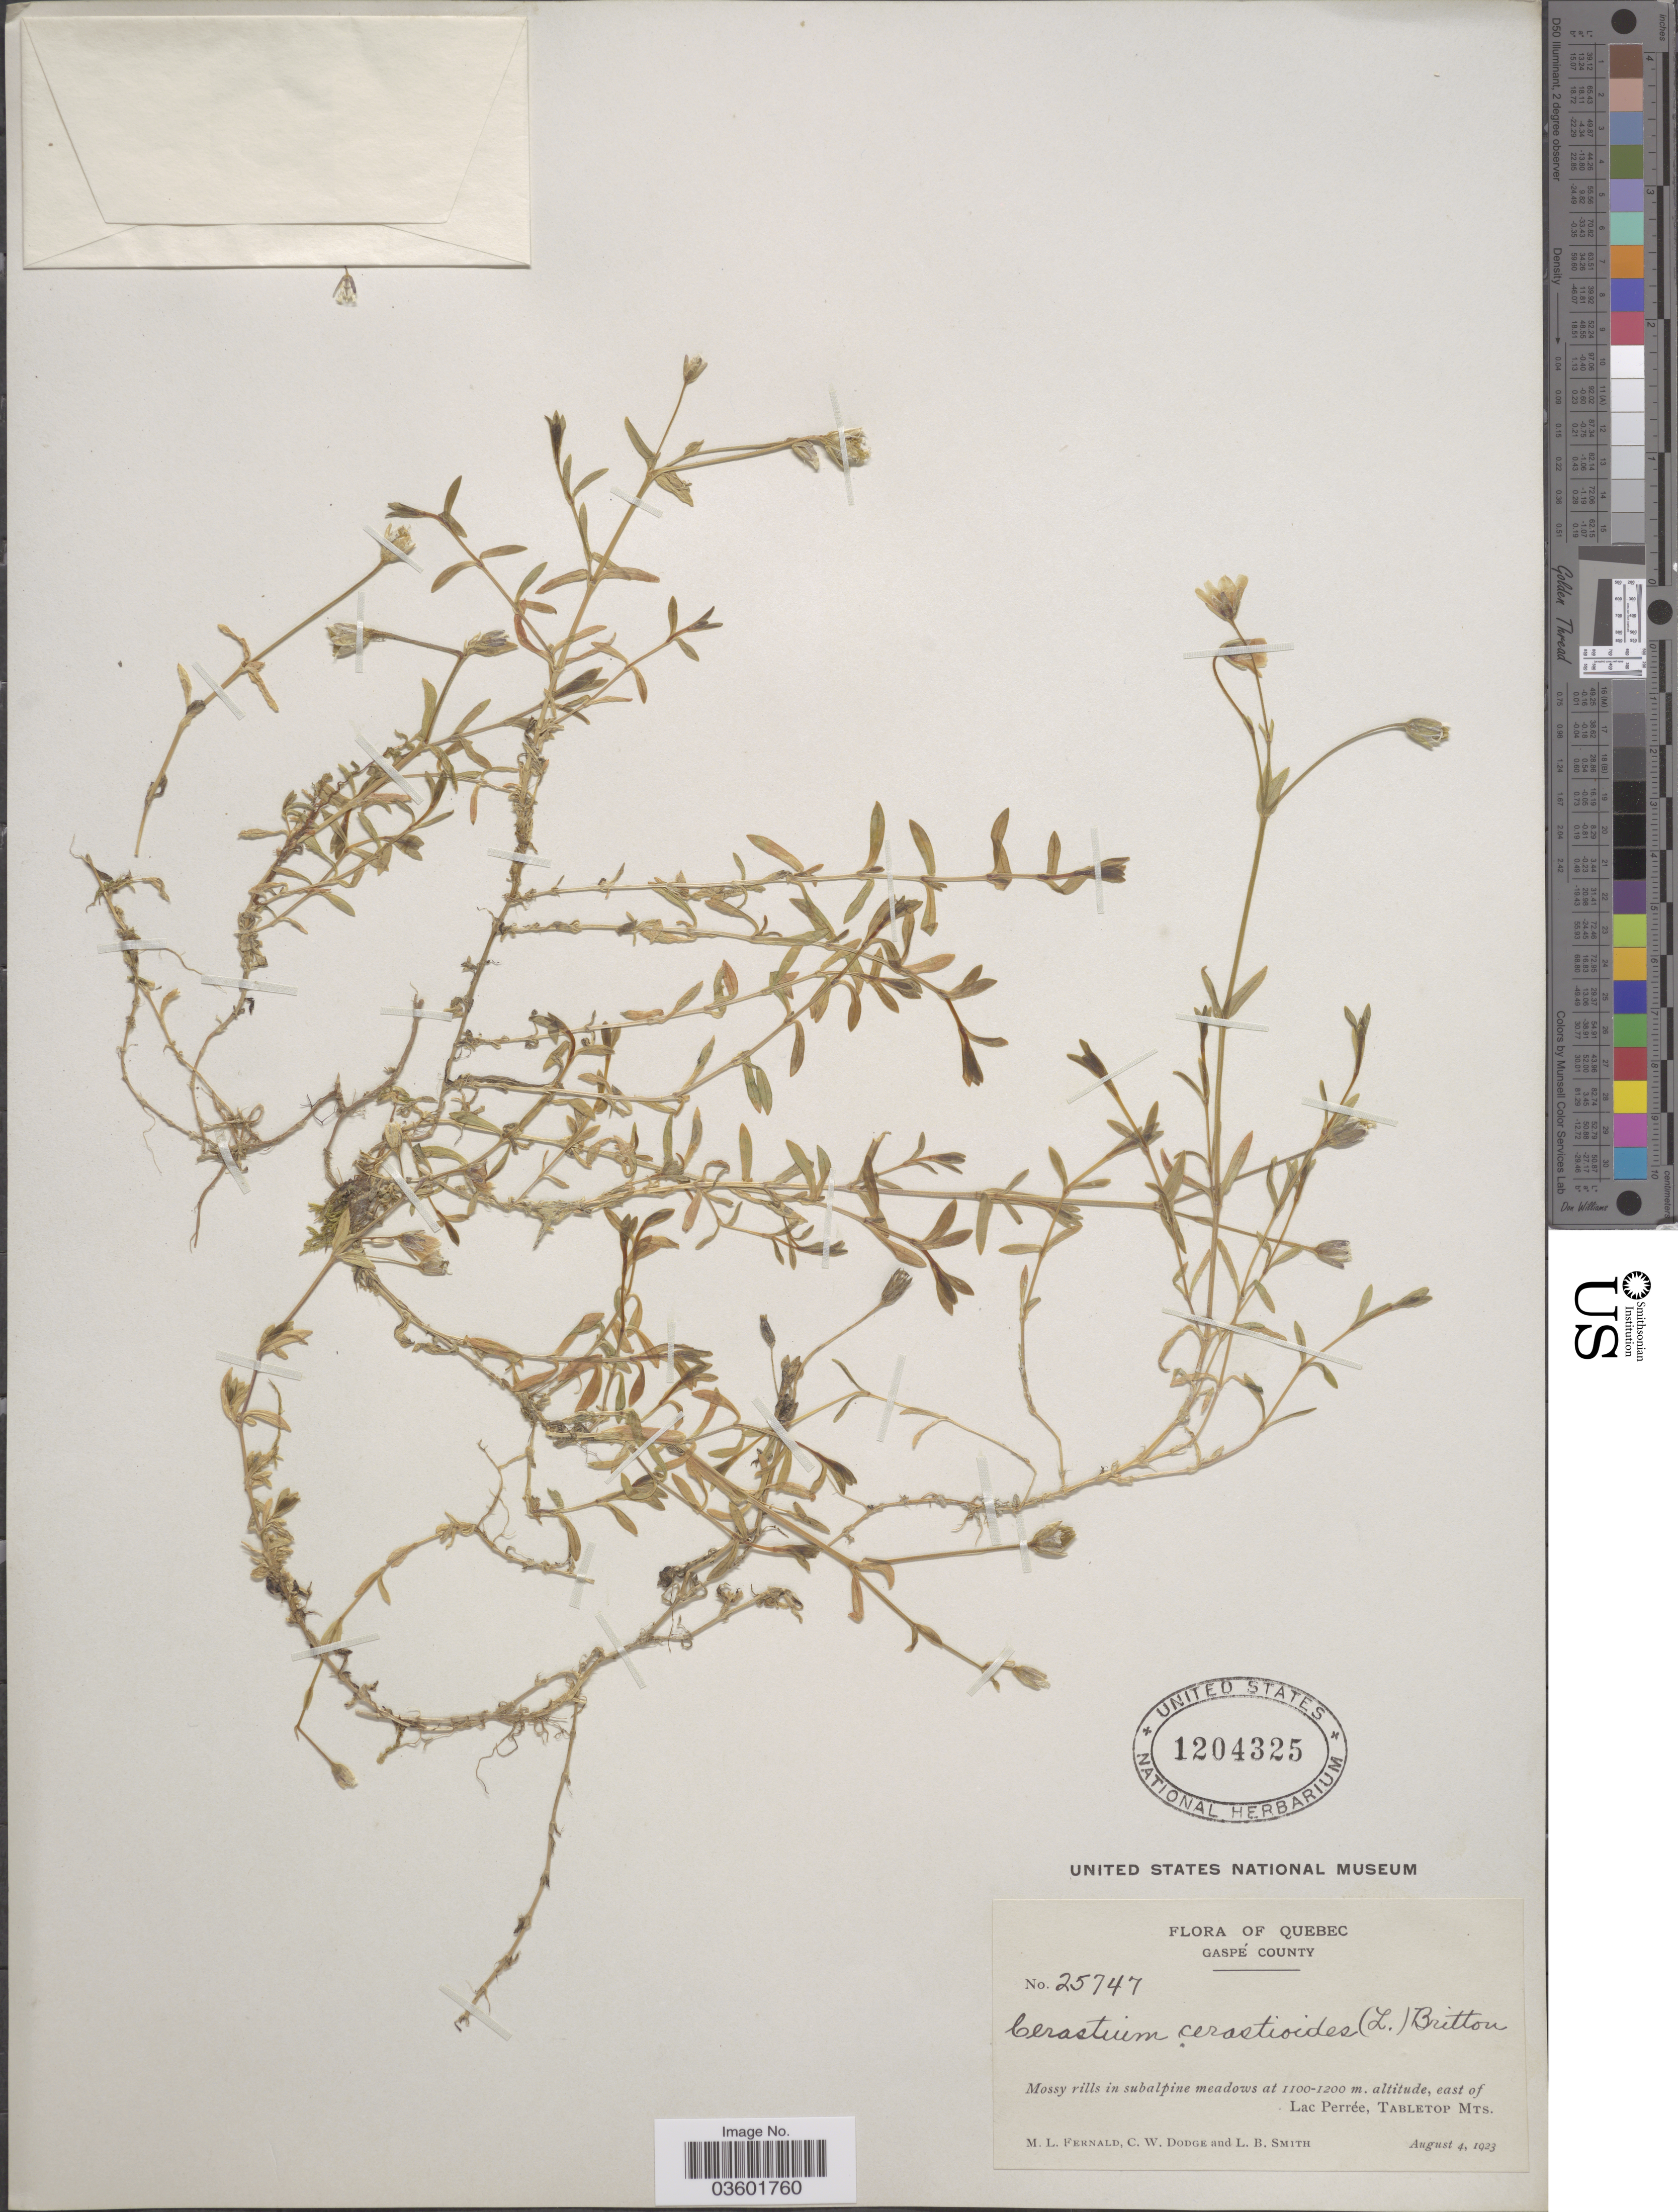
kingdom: Plantae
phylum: Tracheophyta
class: Magnoliopsida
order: Caryophyllales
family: Caryophyllaceae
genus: Cerastium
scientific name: Cerastium cerastoides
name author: (L.) Britton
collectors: M. L. Fernald, C. Dodge & L. Smith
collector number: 25747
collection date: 1923-08-04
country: Canada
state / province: Quebec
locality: Gaspé County. East of Lac Perrée, Tabletop Mts.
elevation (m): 1100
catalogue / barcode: US 1204325